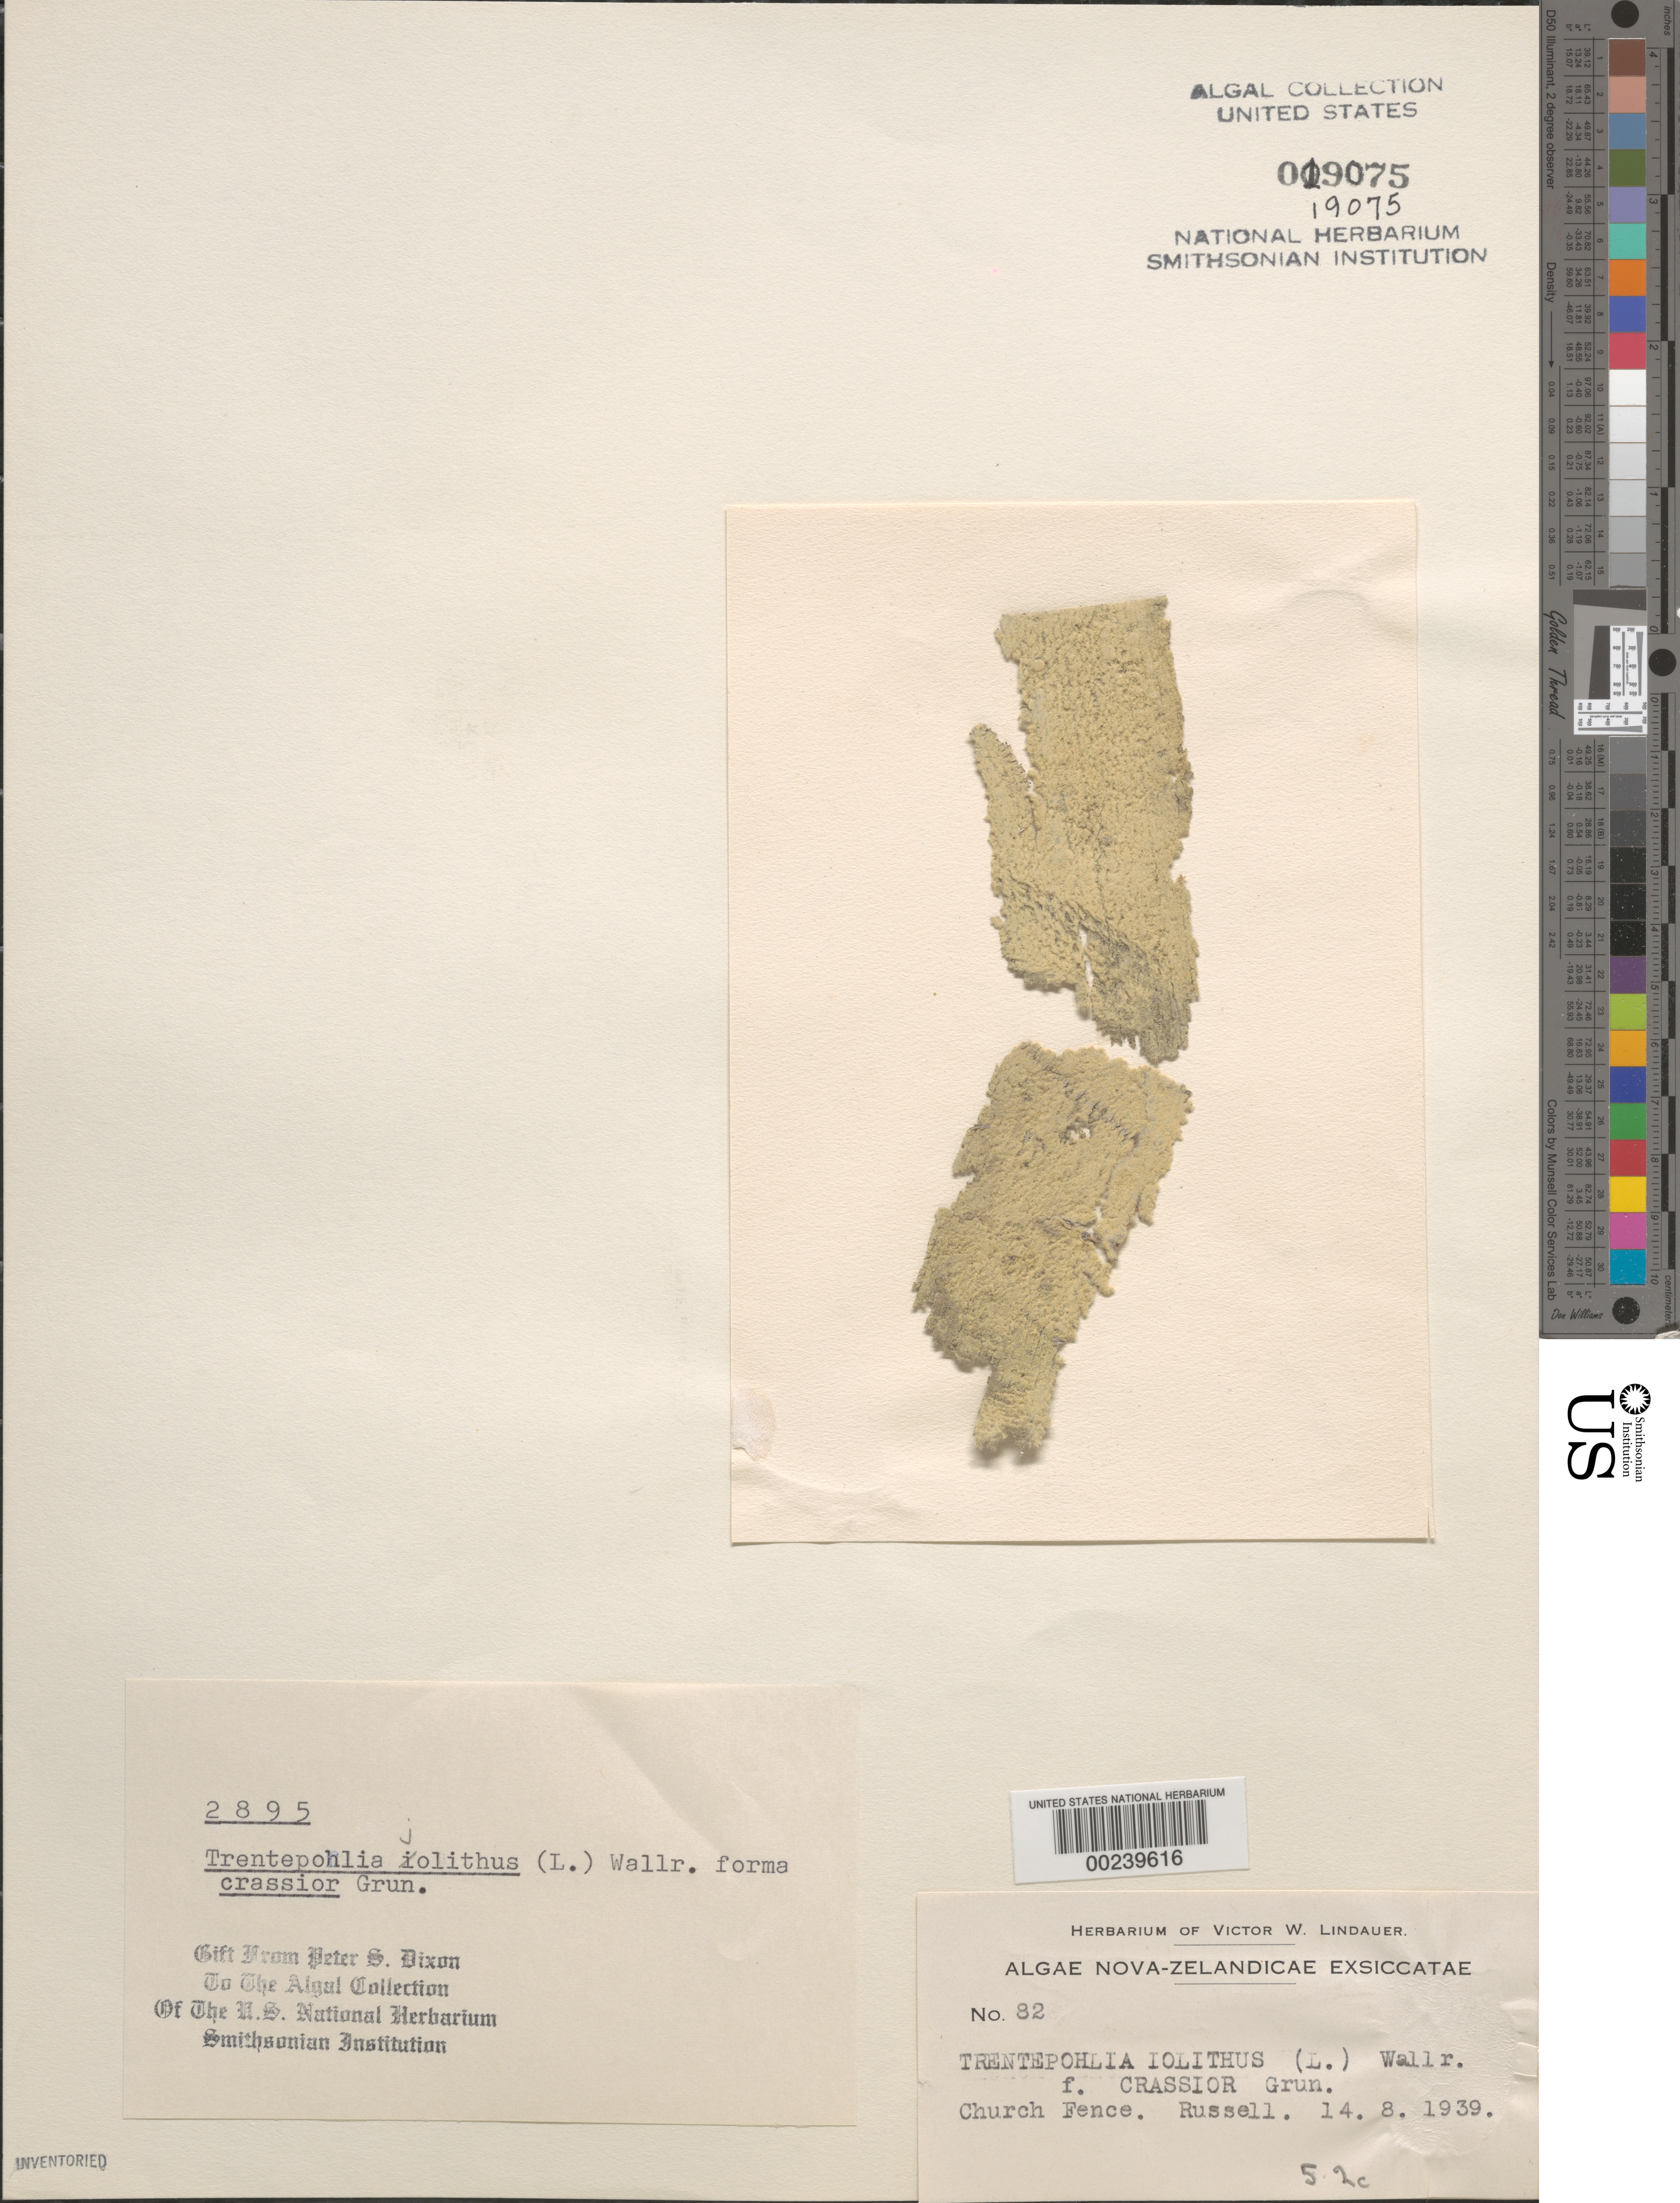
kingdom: Plantae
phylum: Chlorophyta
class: Ulvophyceae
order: Trentepohliales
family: Trentepohliaceae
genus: Trentepohlia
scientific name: Trentepohlia jolithus f. crassior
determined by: Dixon, P. S.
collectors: V. Lindauer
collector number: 82 & PSD 2895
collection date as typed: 14 Aug 1939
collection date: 1939-08-14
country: New Zealand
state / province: Northland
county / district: Far North District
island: North Island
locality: Russell, church fence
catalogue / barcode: US 19075